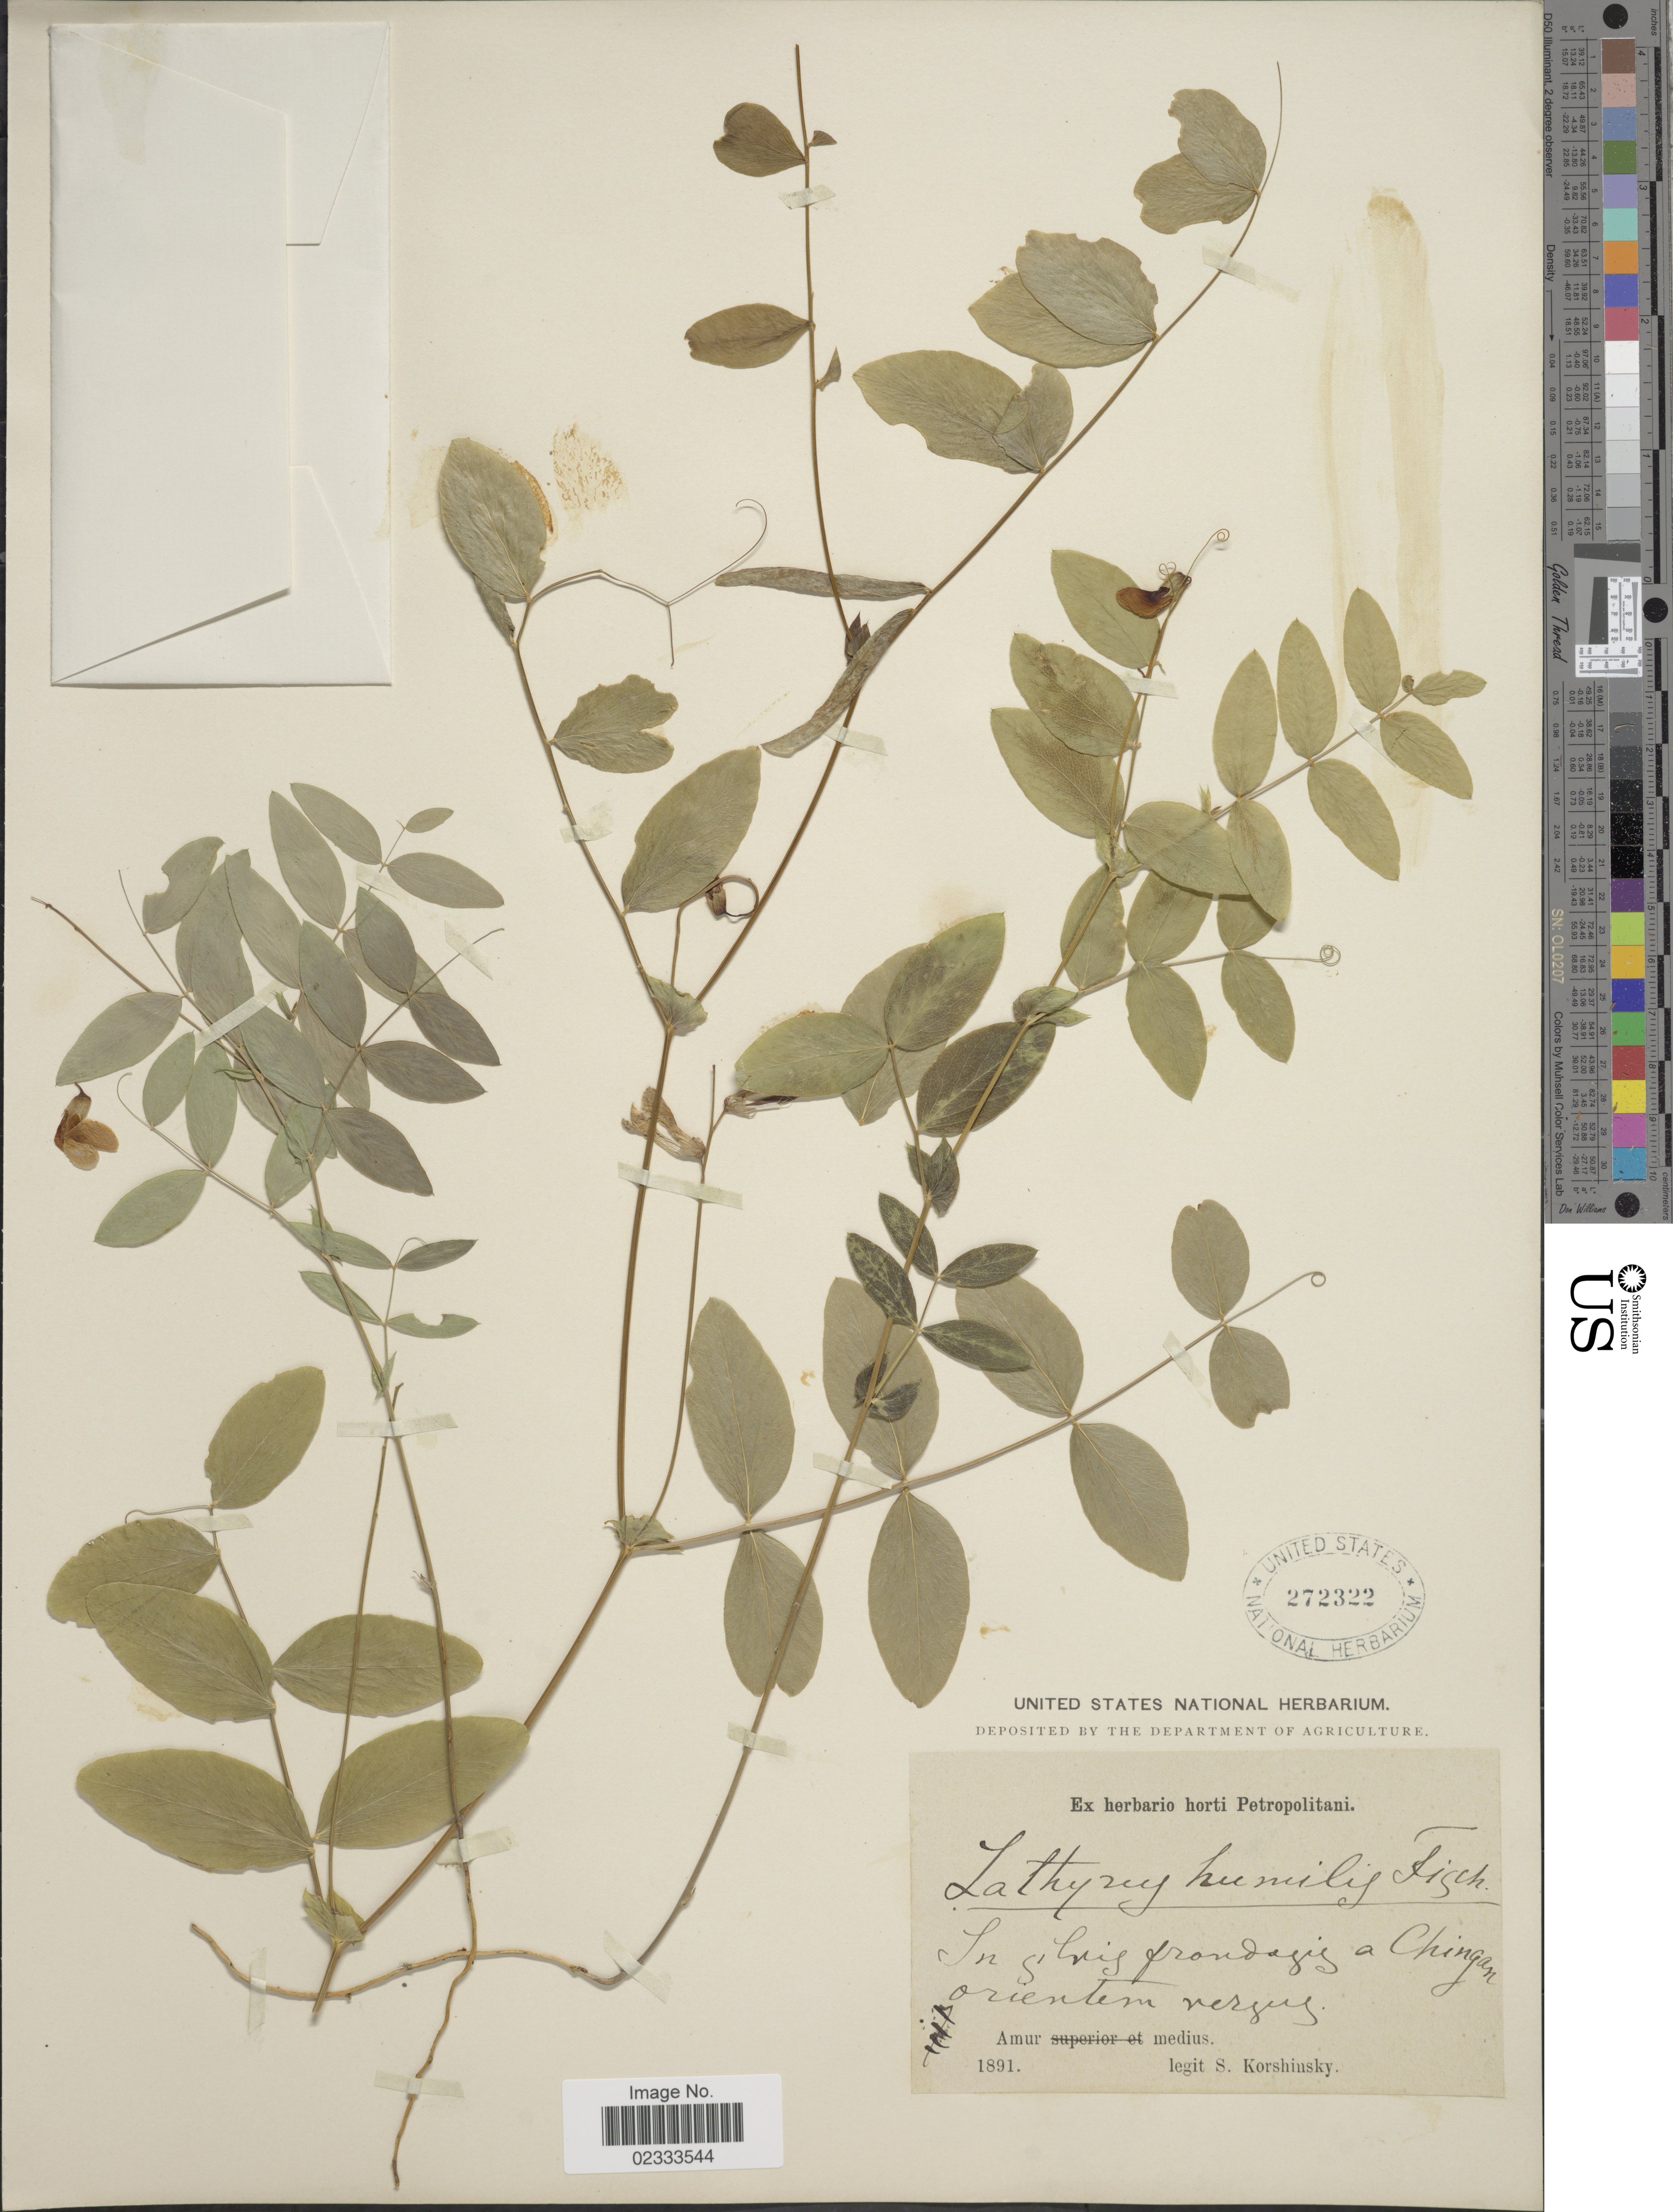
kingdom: Plantae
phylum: Tracheophyta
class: Magnoliopsida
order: Fabales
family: Fabaceae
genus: Lathyrus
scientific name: Lathyrus humilis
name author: (Ser.) Spreng.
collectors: S. I. Korshinsky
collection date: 1891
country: Russian Federation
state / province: Amur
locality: In silvis frondosis a Chingan orientem versus Amur medius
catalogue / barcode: US 272322